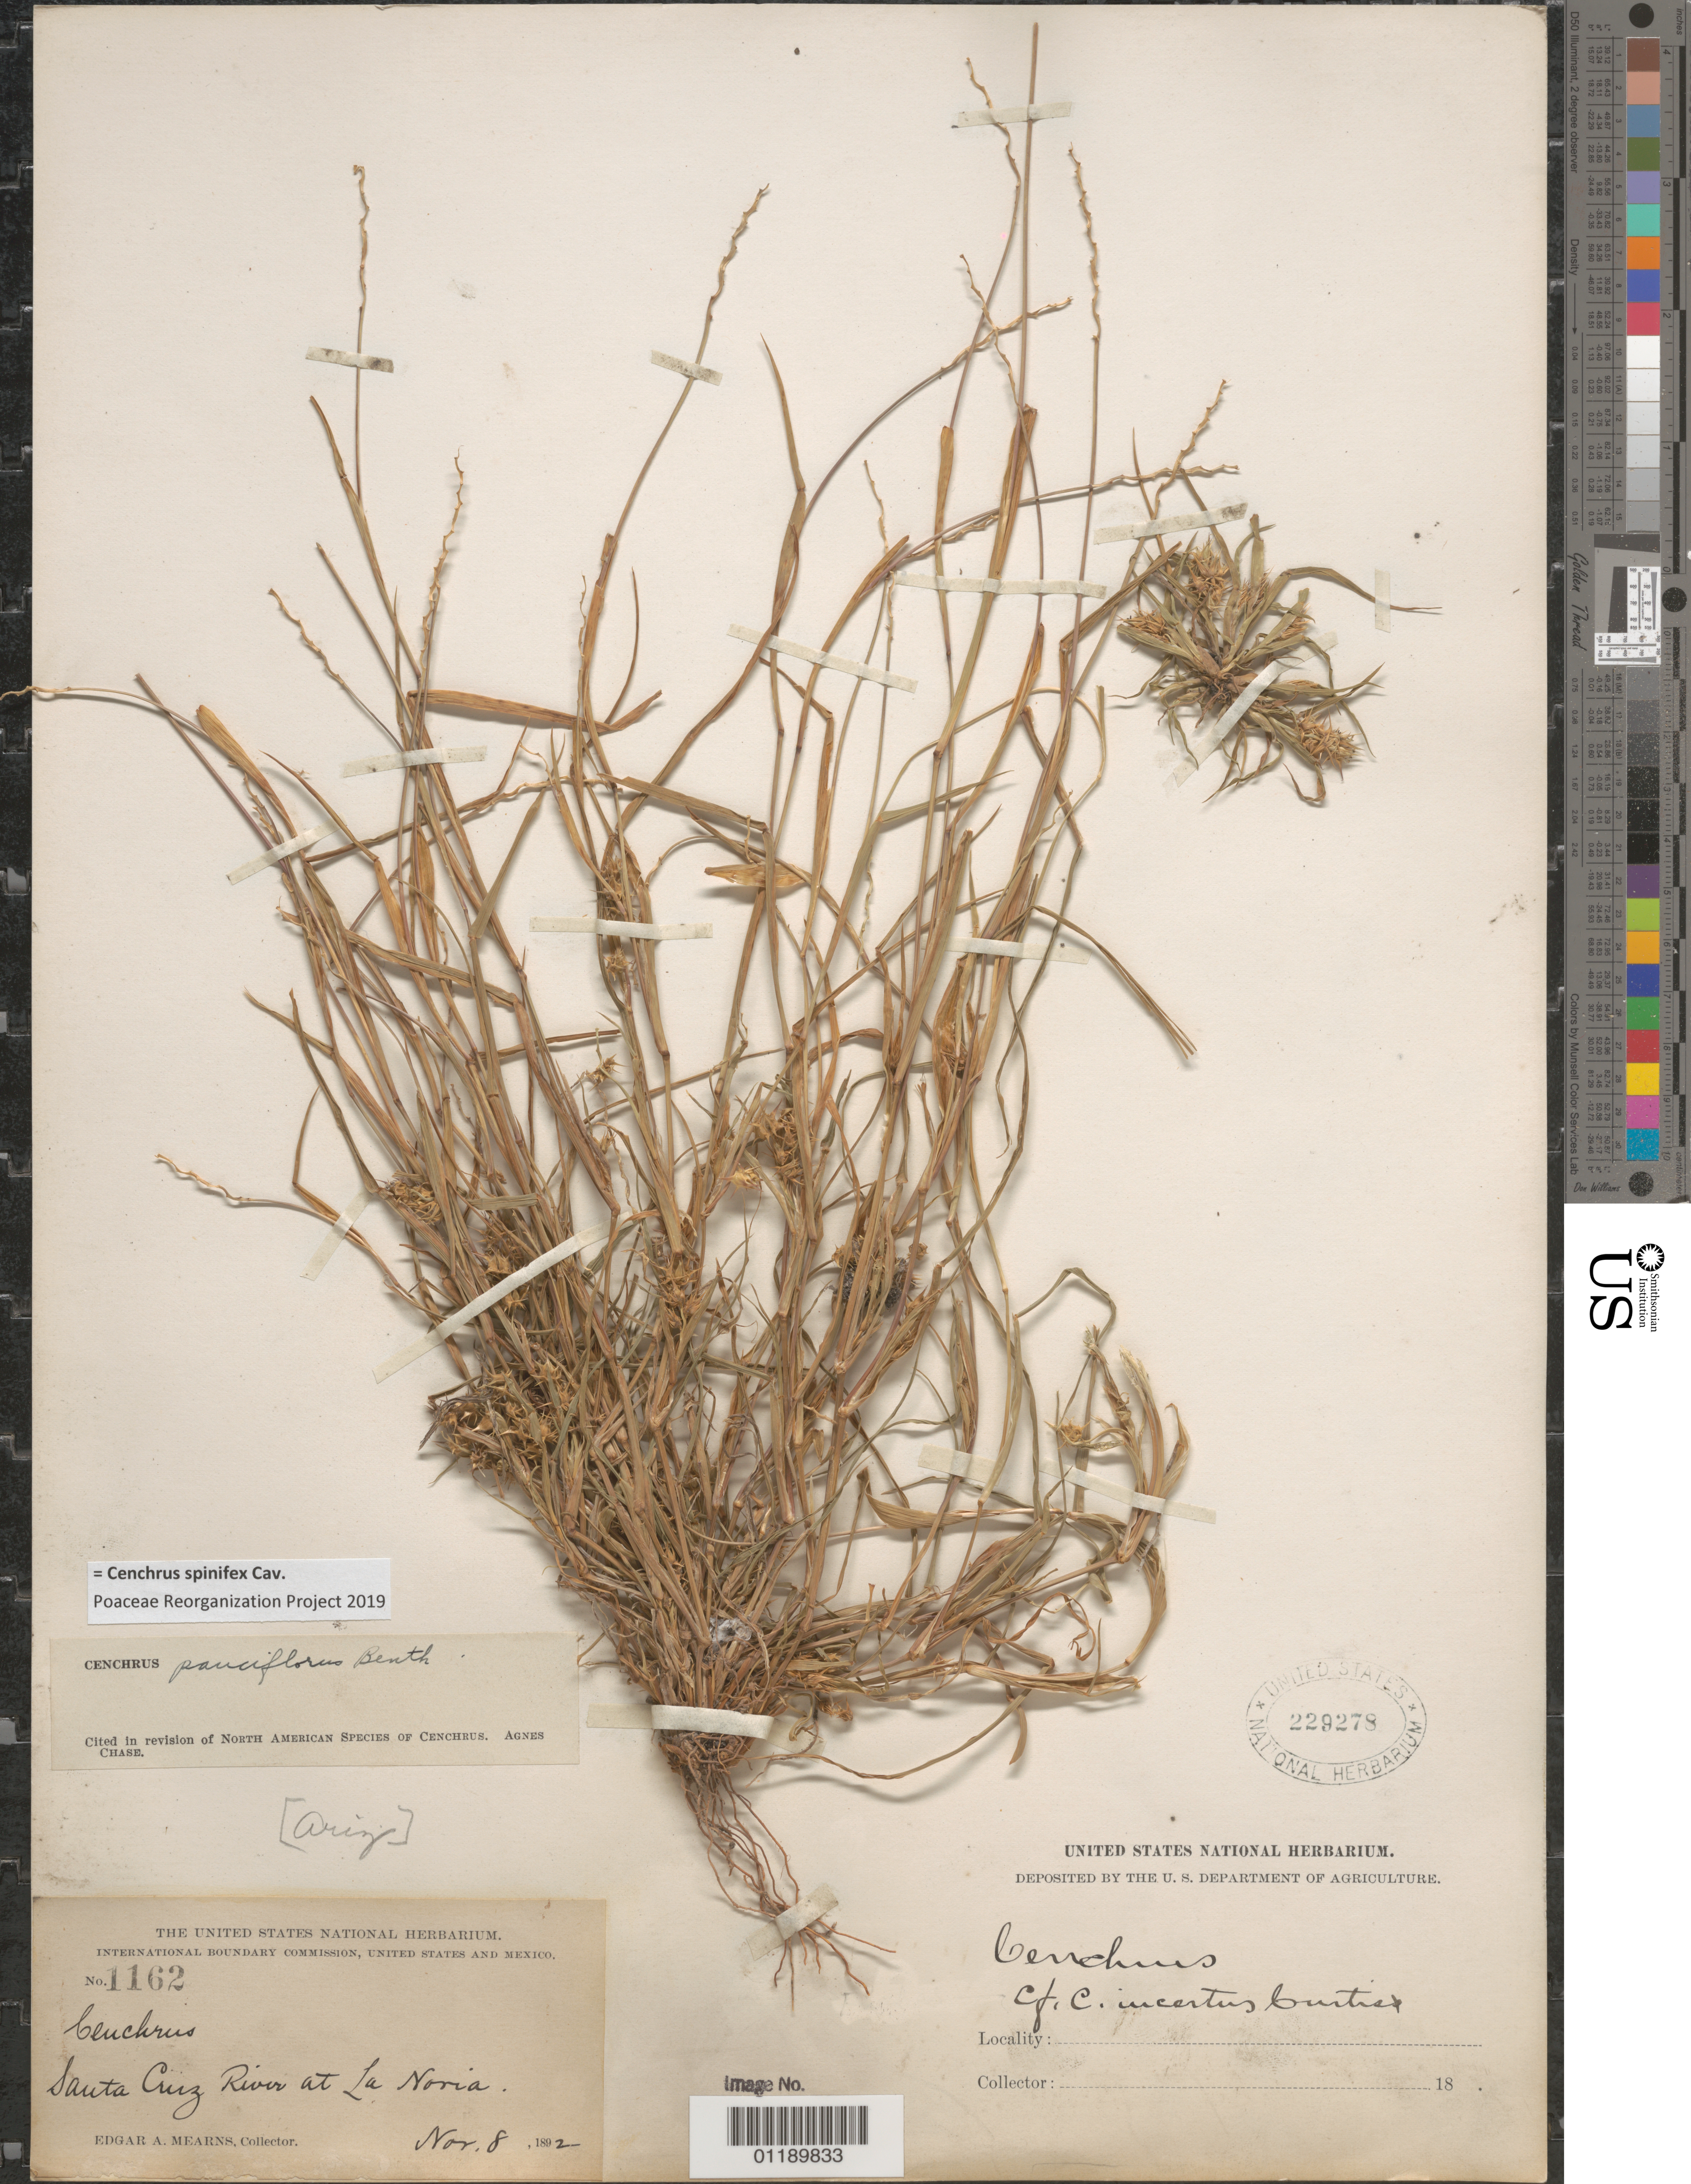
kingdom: Plantae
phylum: Tracheophyta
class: Liliopsida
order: Poales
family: Poaceae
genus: Cenchrus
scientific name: Cenchrus spinifex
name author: Cav.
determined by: Poaceae Reorganization Project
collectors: E. A. Mearns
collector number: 1162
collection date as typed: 08 Nov 1892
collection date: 1892-11-08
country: United States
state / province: Arizona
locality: Santa Cruz River at La Noria.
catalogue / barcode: US 229278